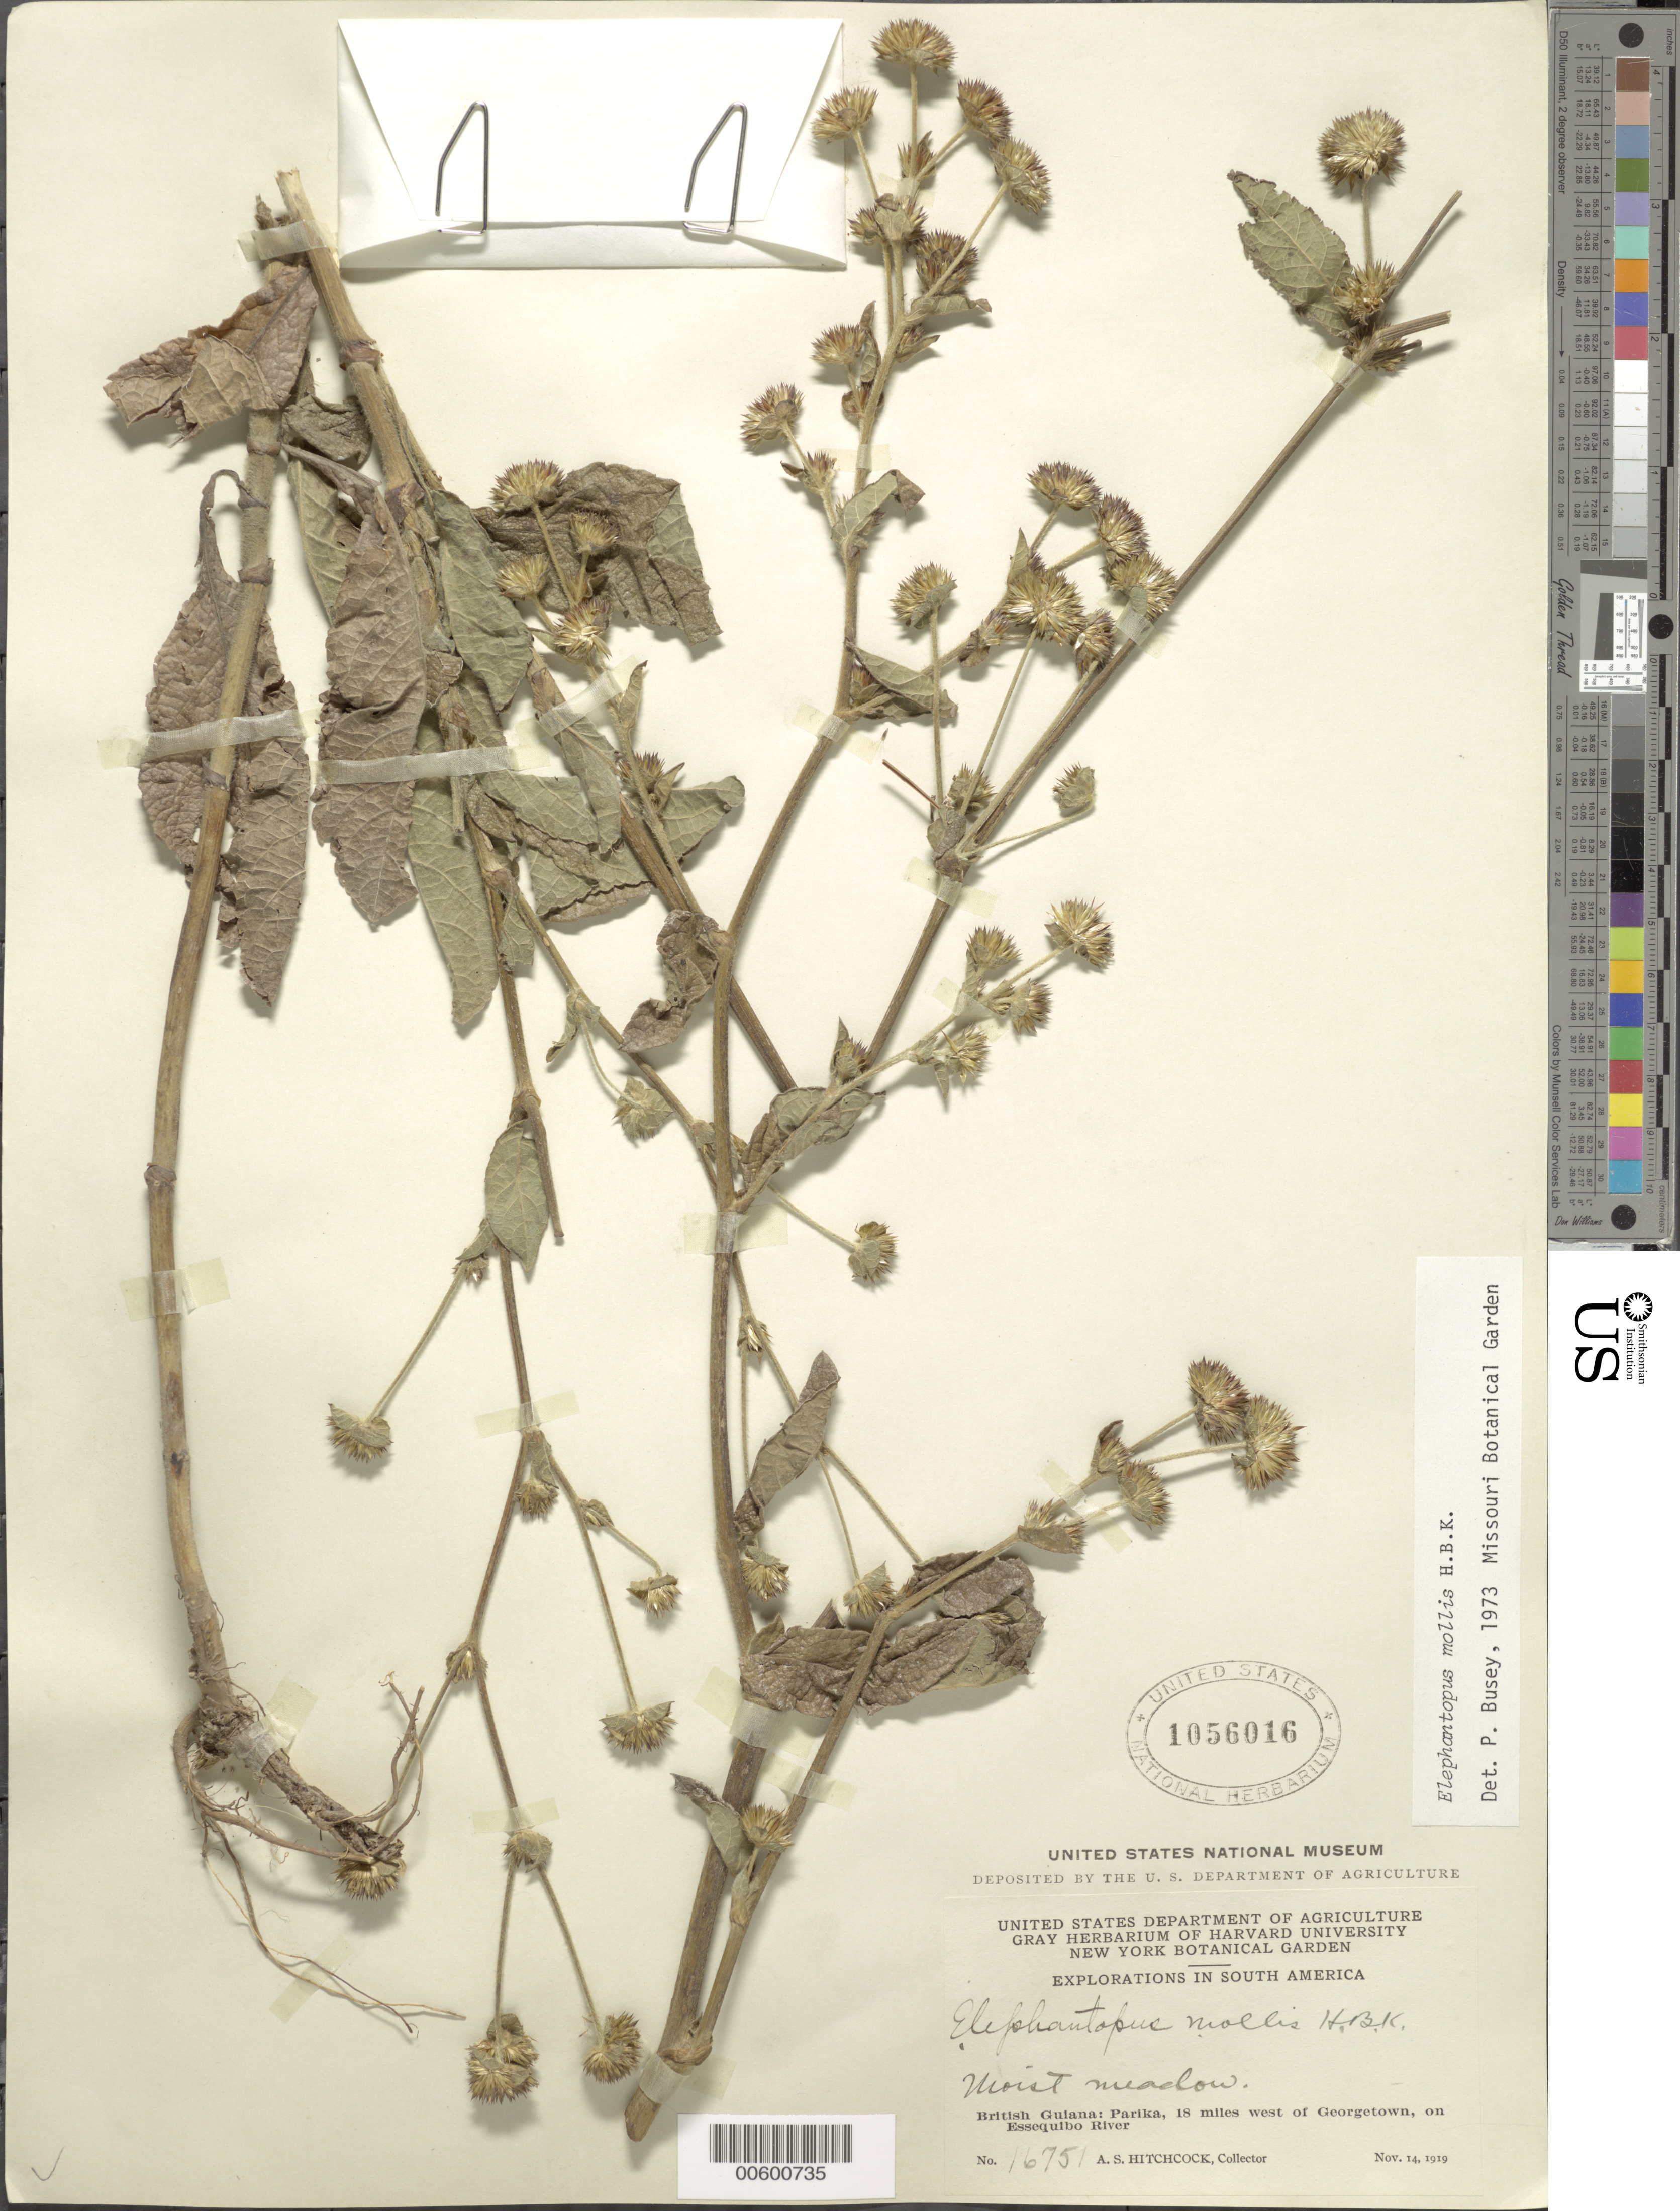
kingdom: Plantae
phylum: Tracheophyta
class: Magnoliopsida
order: Asterales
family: Asteraceae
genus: Elephantopus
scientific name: Elephantopus mollis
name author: Kunth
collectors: A. S. Hitchcock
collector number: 16751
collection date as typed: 14-Nov-19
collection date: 1919-11-14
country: Guyana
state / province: Essequibo Isl-W. Demerara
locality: Parika, 18 mi. W of Georgetown, on Essequibo R.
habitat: Moist meadow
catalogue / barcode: US 1056016